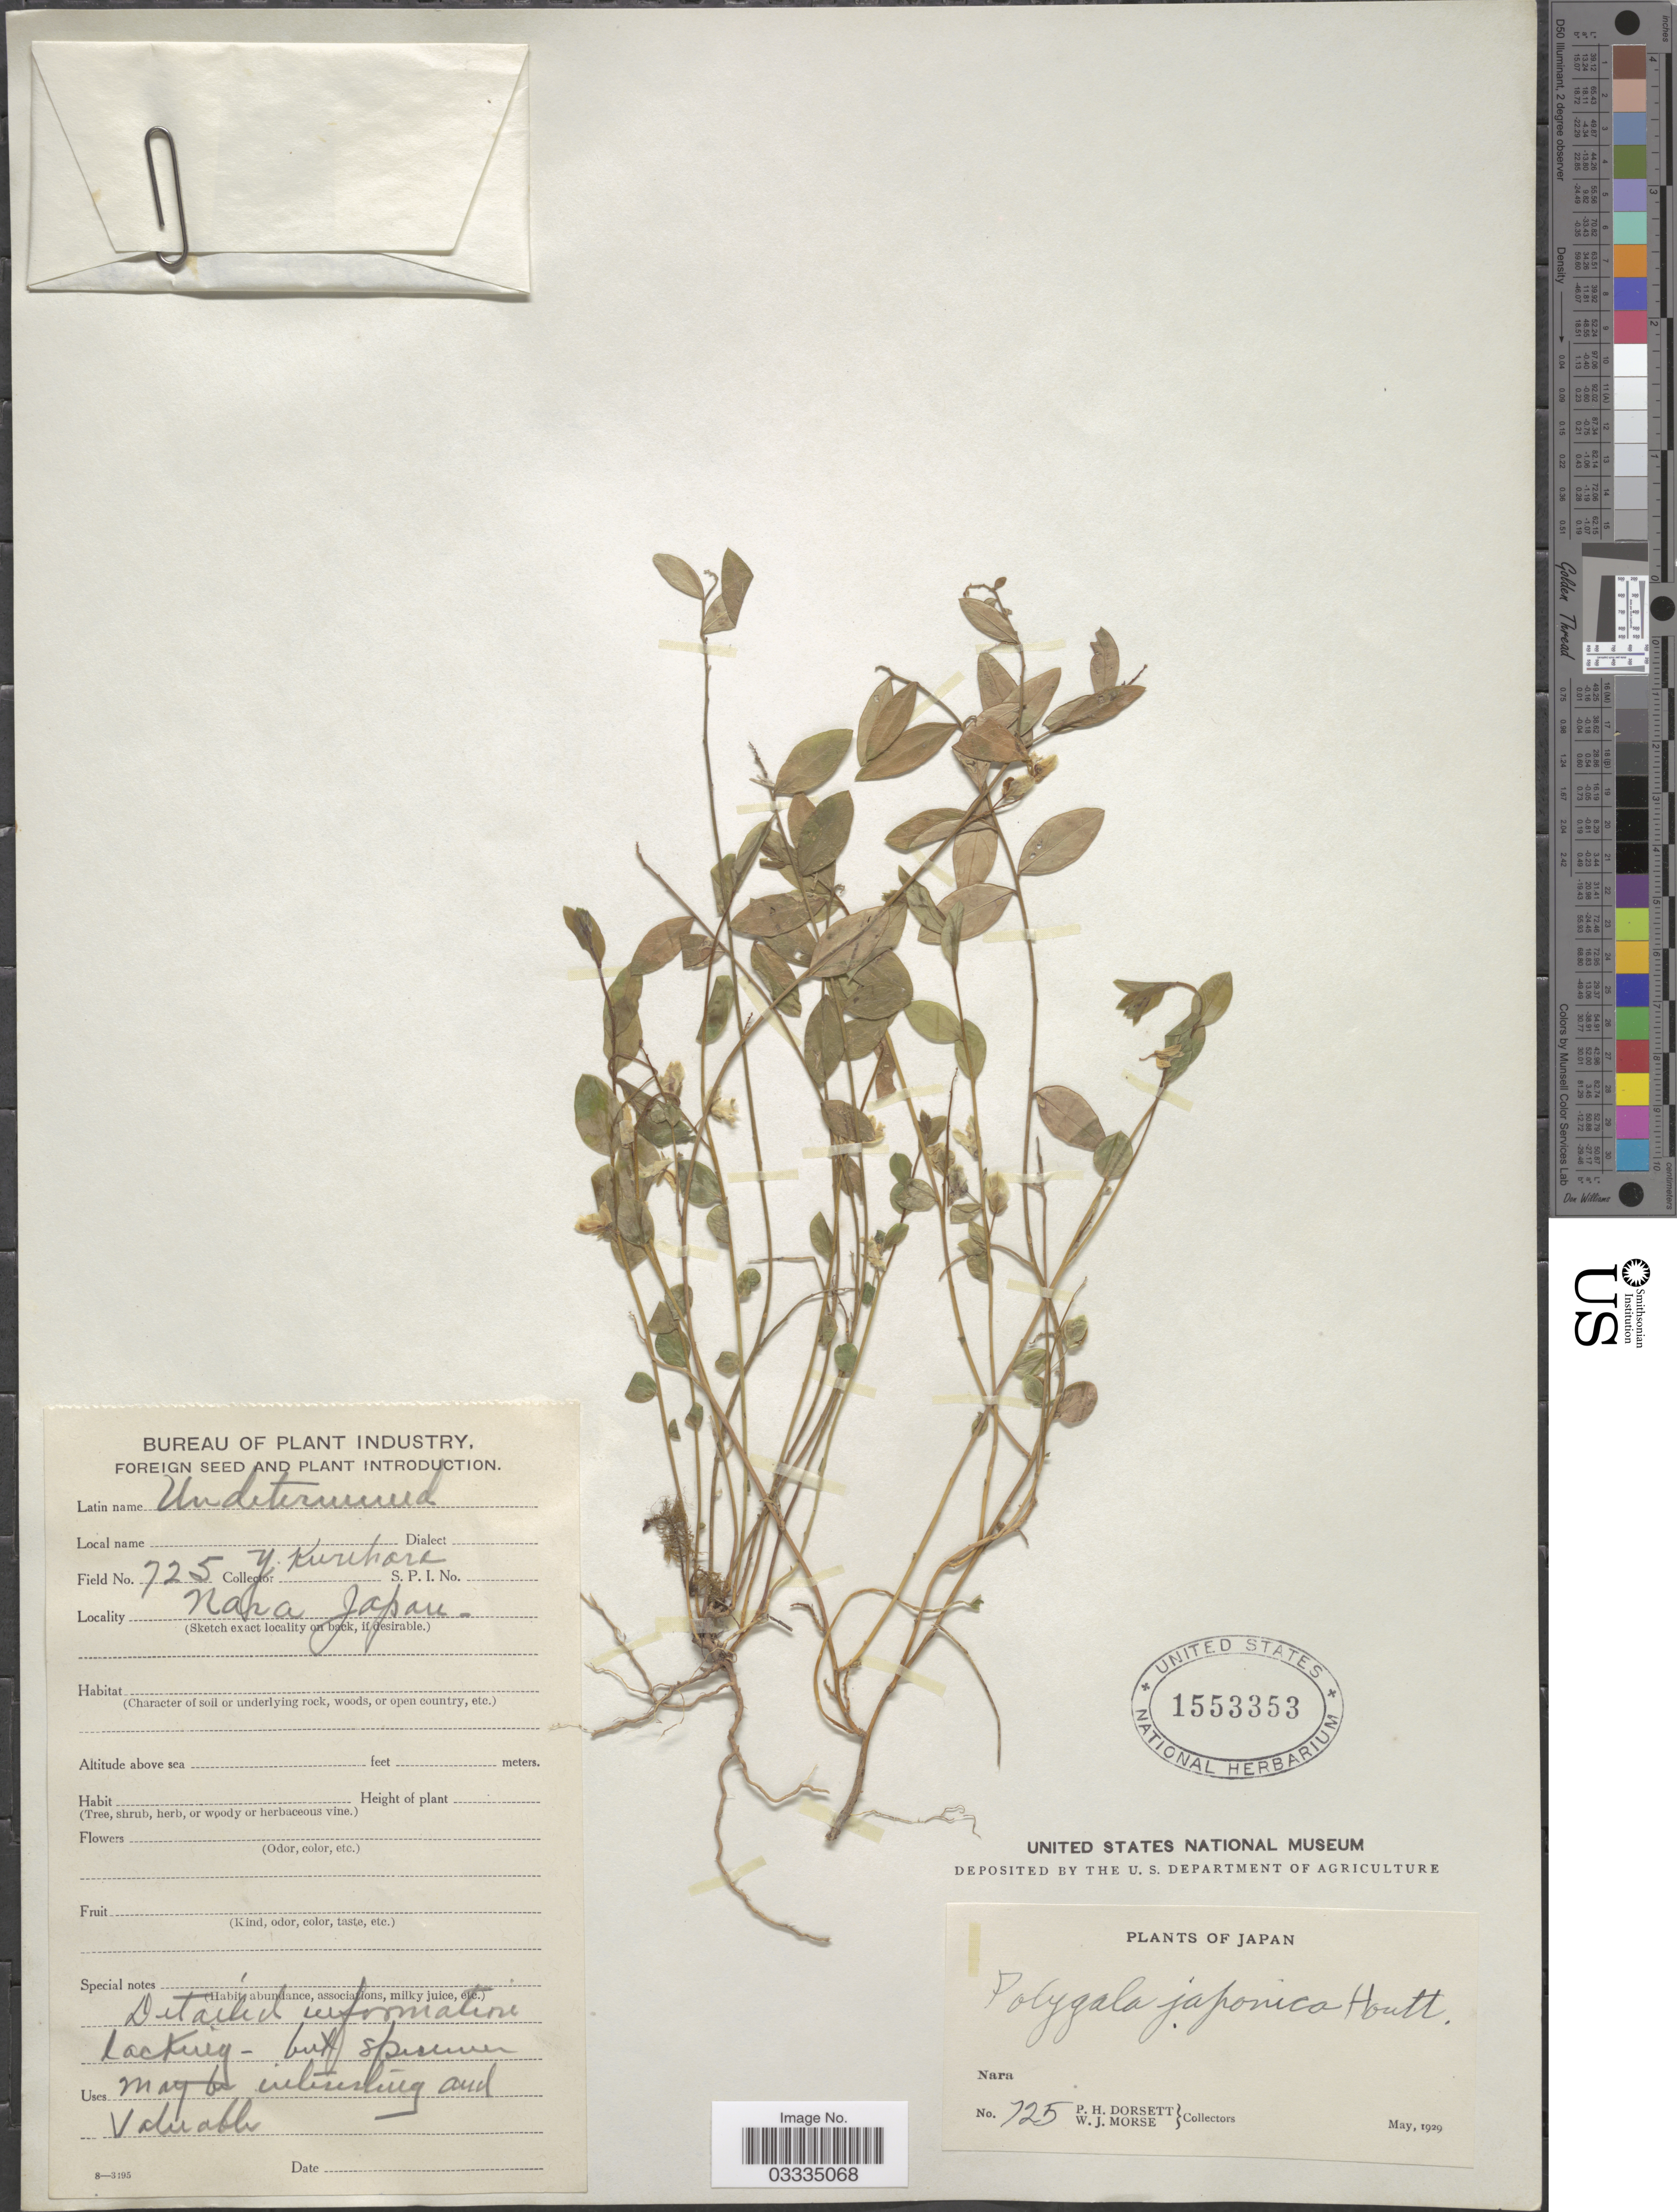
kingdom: Plantae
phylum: Tracheophyta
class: Magnoliopsida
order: Fabales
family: Polygalaceae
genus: Polygala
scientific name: Polygala japonica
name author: Houtt.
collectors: Y. Kurihara, P. H. Dorsett & W. J. Morse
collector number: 725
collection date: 1929-05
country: Japan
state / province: Nara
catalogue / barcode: US 1553353